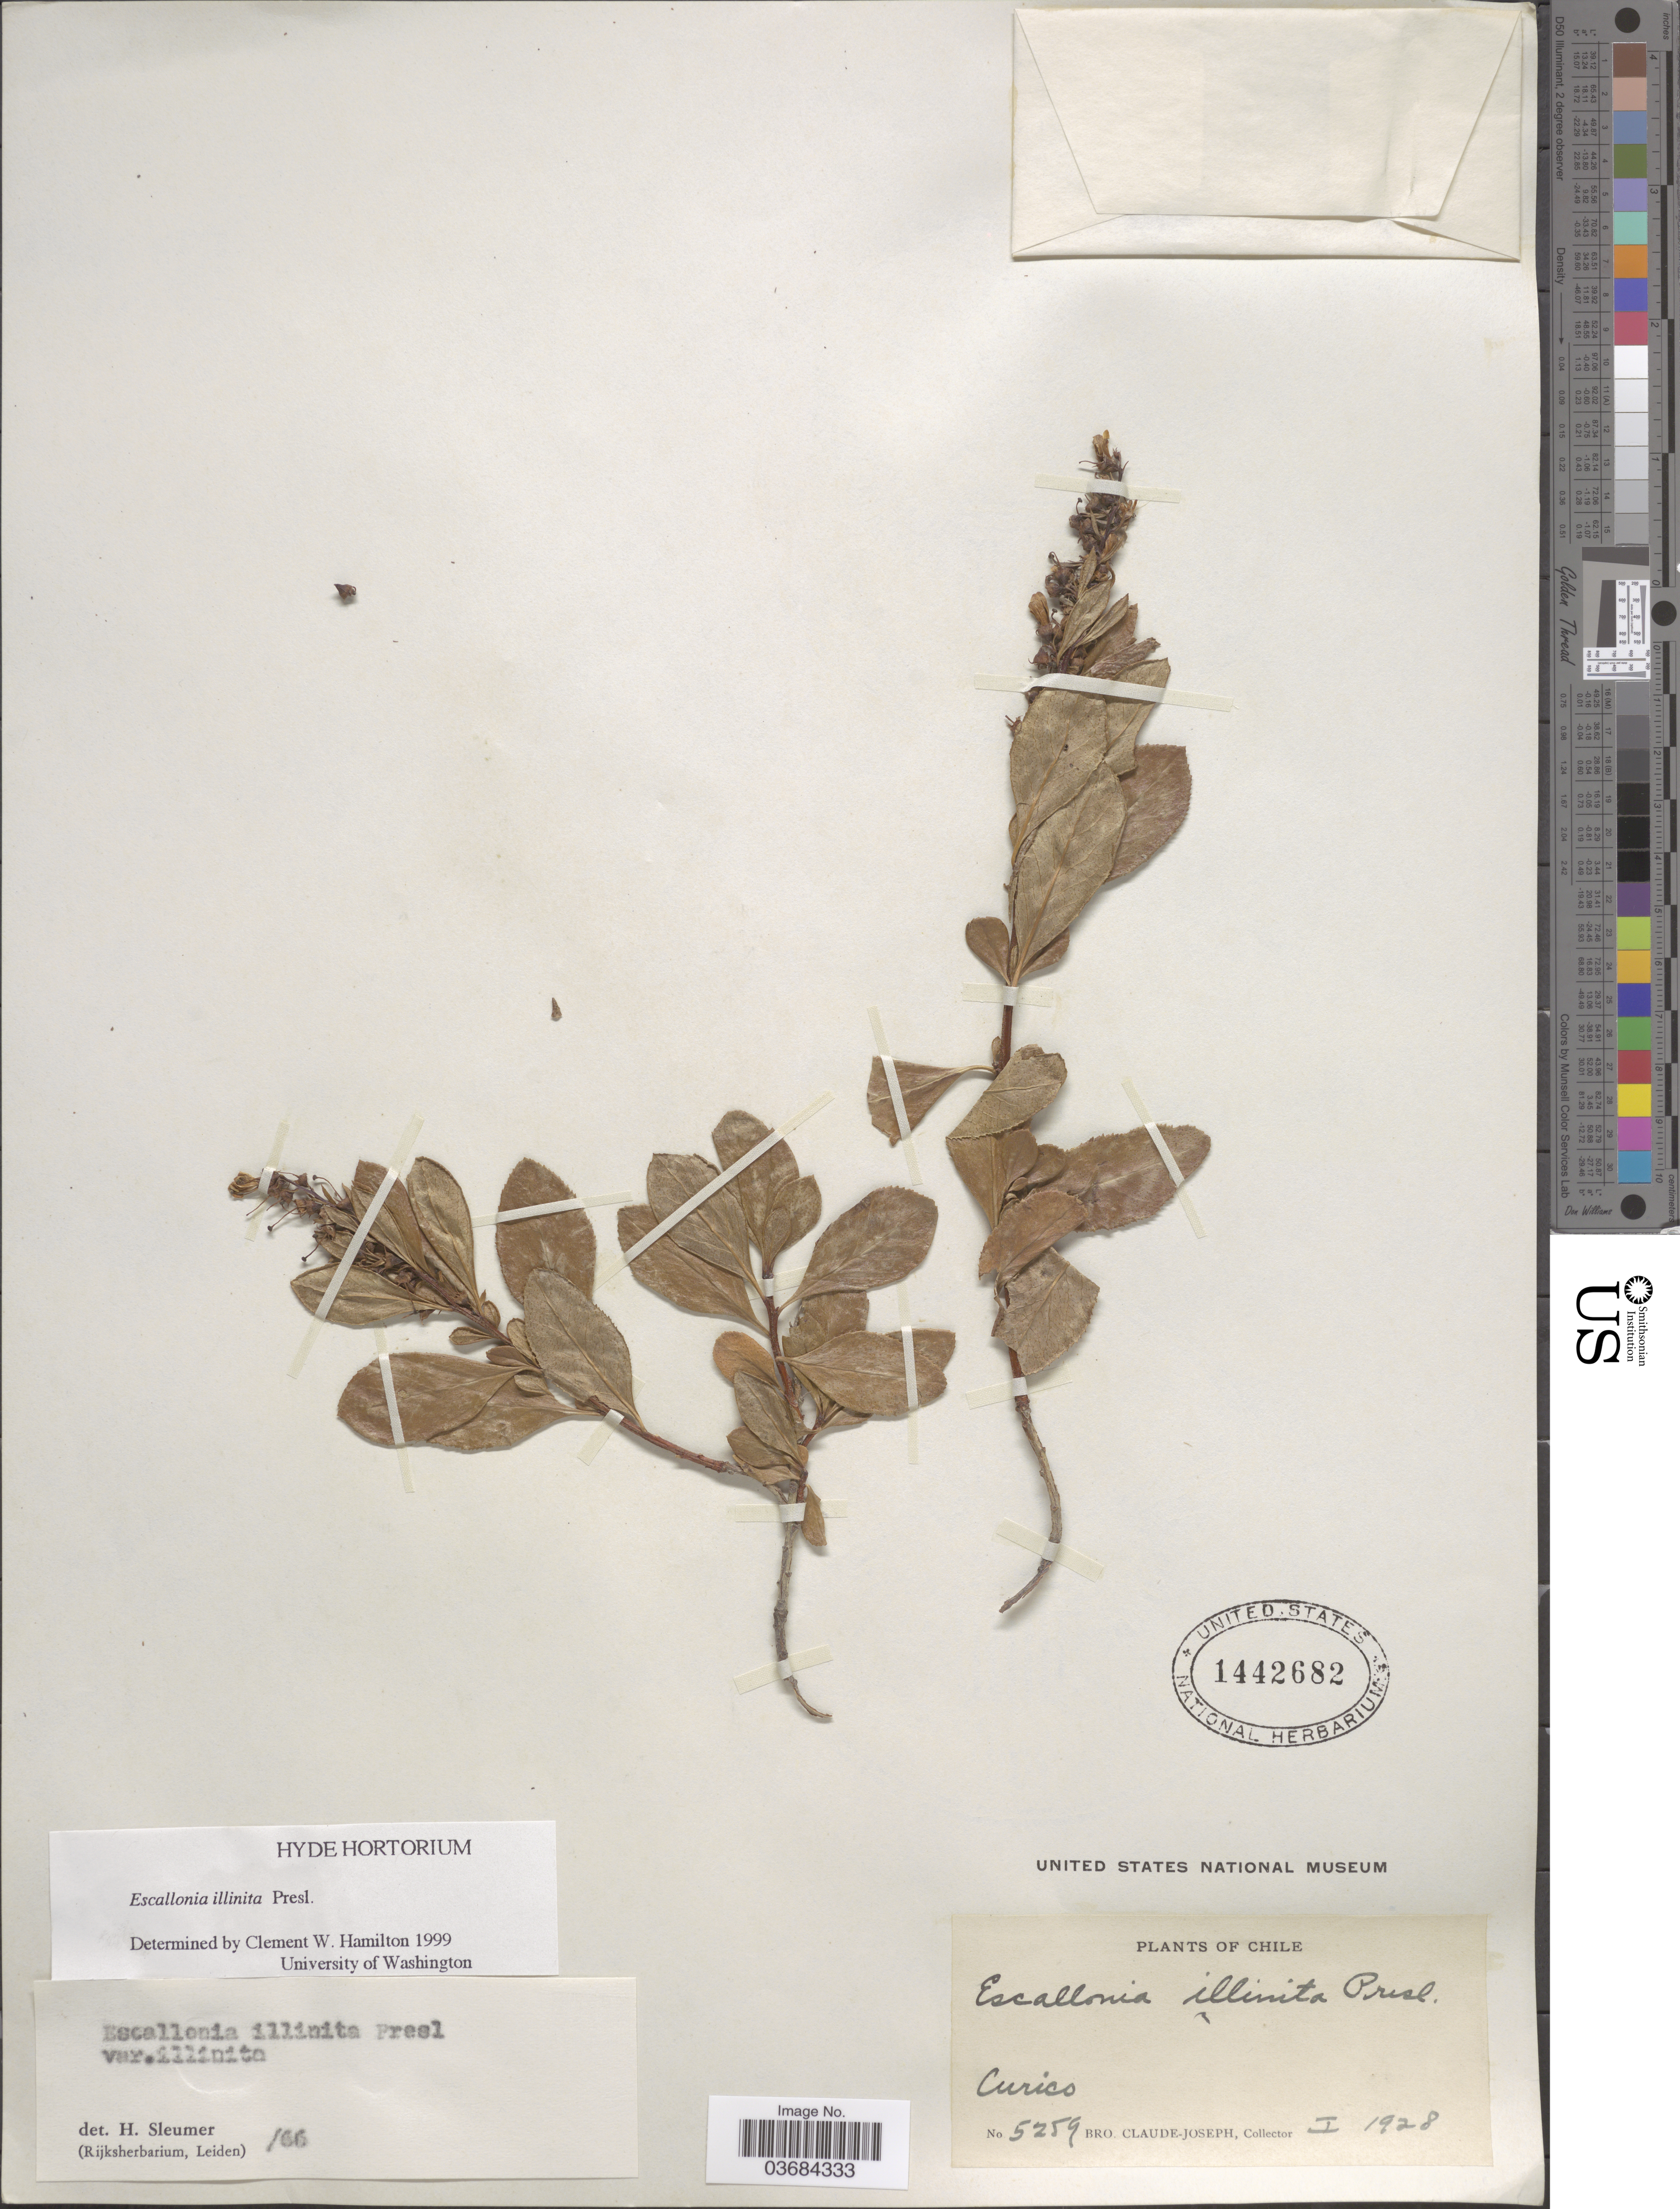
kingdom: Plantae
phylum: Tracheophyta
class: Magnoliopsida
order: Escalloniales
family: Escalloniaceae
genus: Escallonia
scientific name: Escallonia illinita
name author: C. Presl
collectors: Bro. Claude-Joseph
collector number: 5259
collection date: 1928-01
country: Chile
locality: Curico.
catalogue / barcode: US 1442682